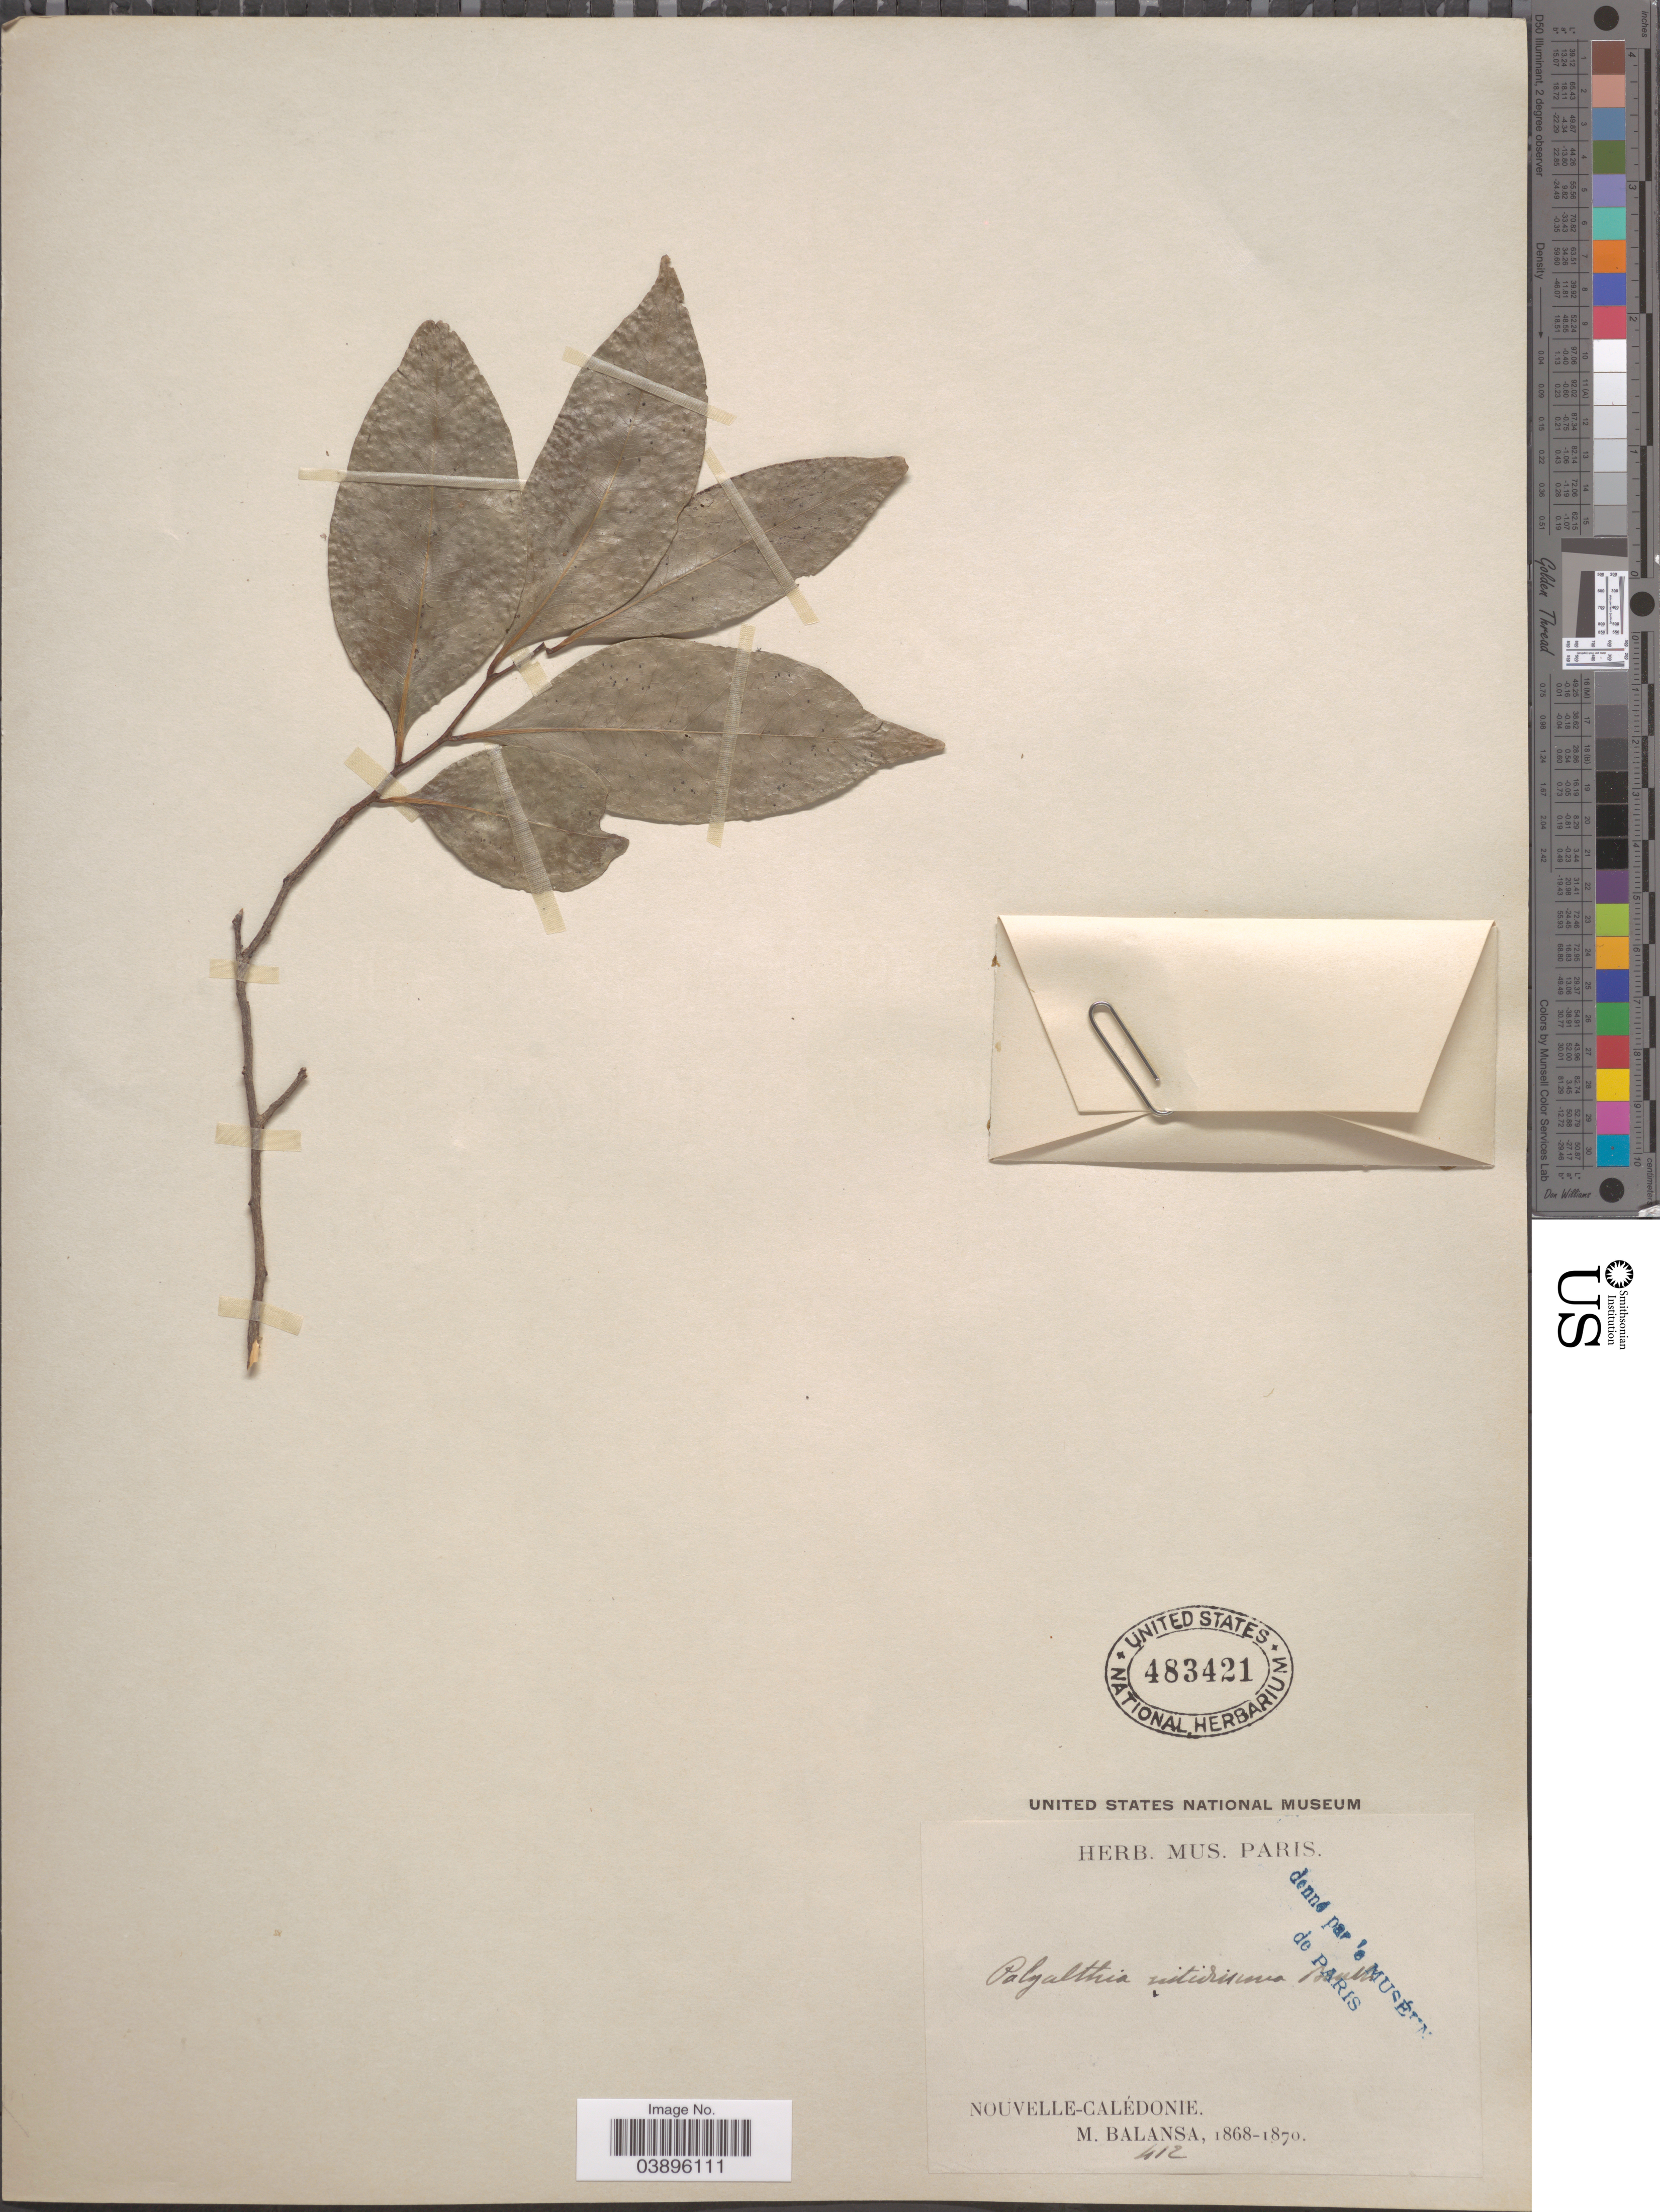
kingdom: Plantae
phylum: Tracheophyta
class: Magnoliopsida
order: Magnoliales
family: Annonaceae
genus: Polyalthia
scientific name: Polyalthia nitidissima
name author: Benth.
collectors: B. Balansa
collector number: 412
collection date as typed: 1870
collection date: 1868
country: New Caledonia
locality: Nouvelle-Calédonie.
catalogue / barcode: US 483421